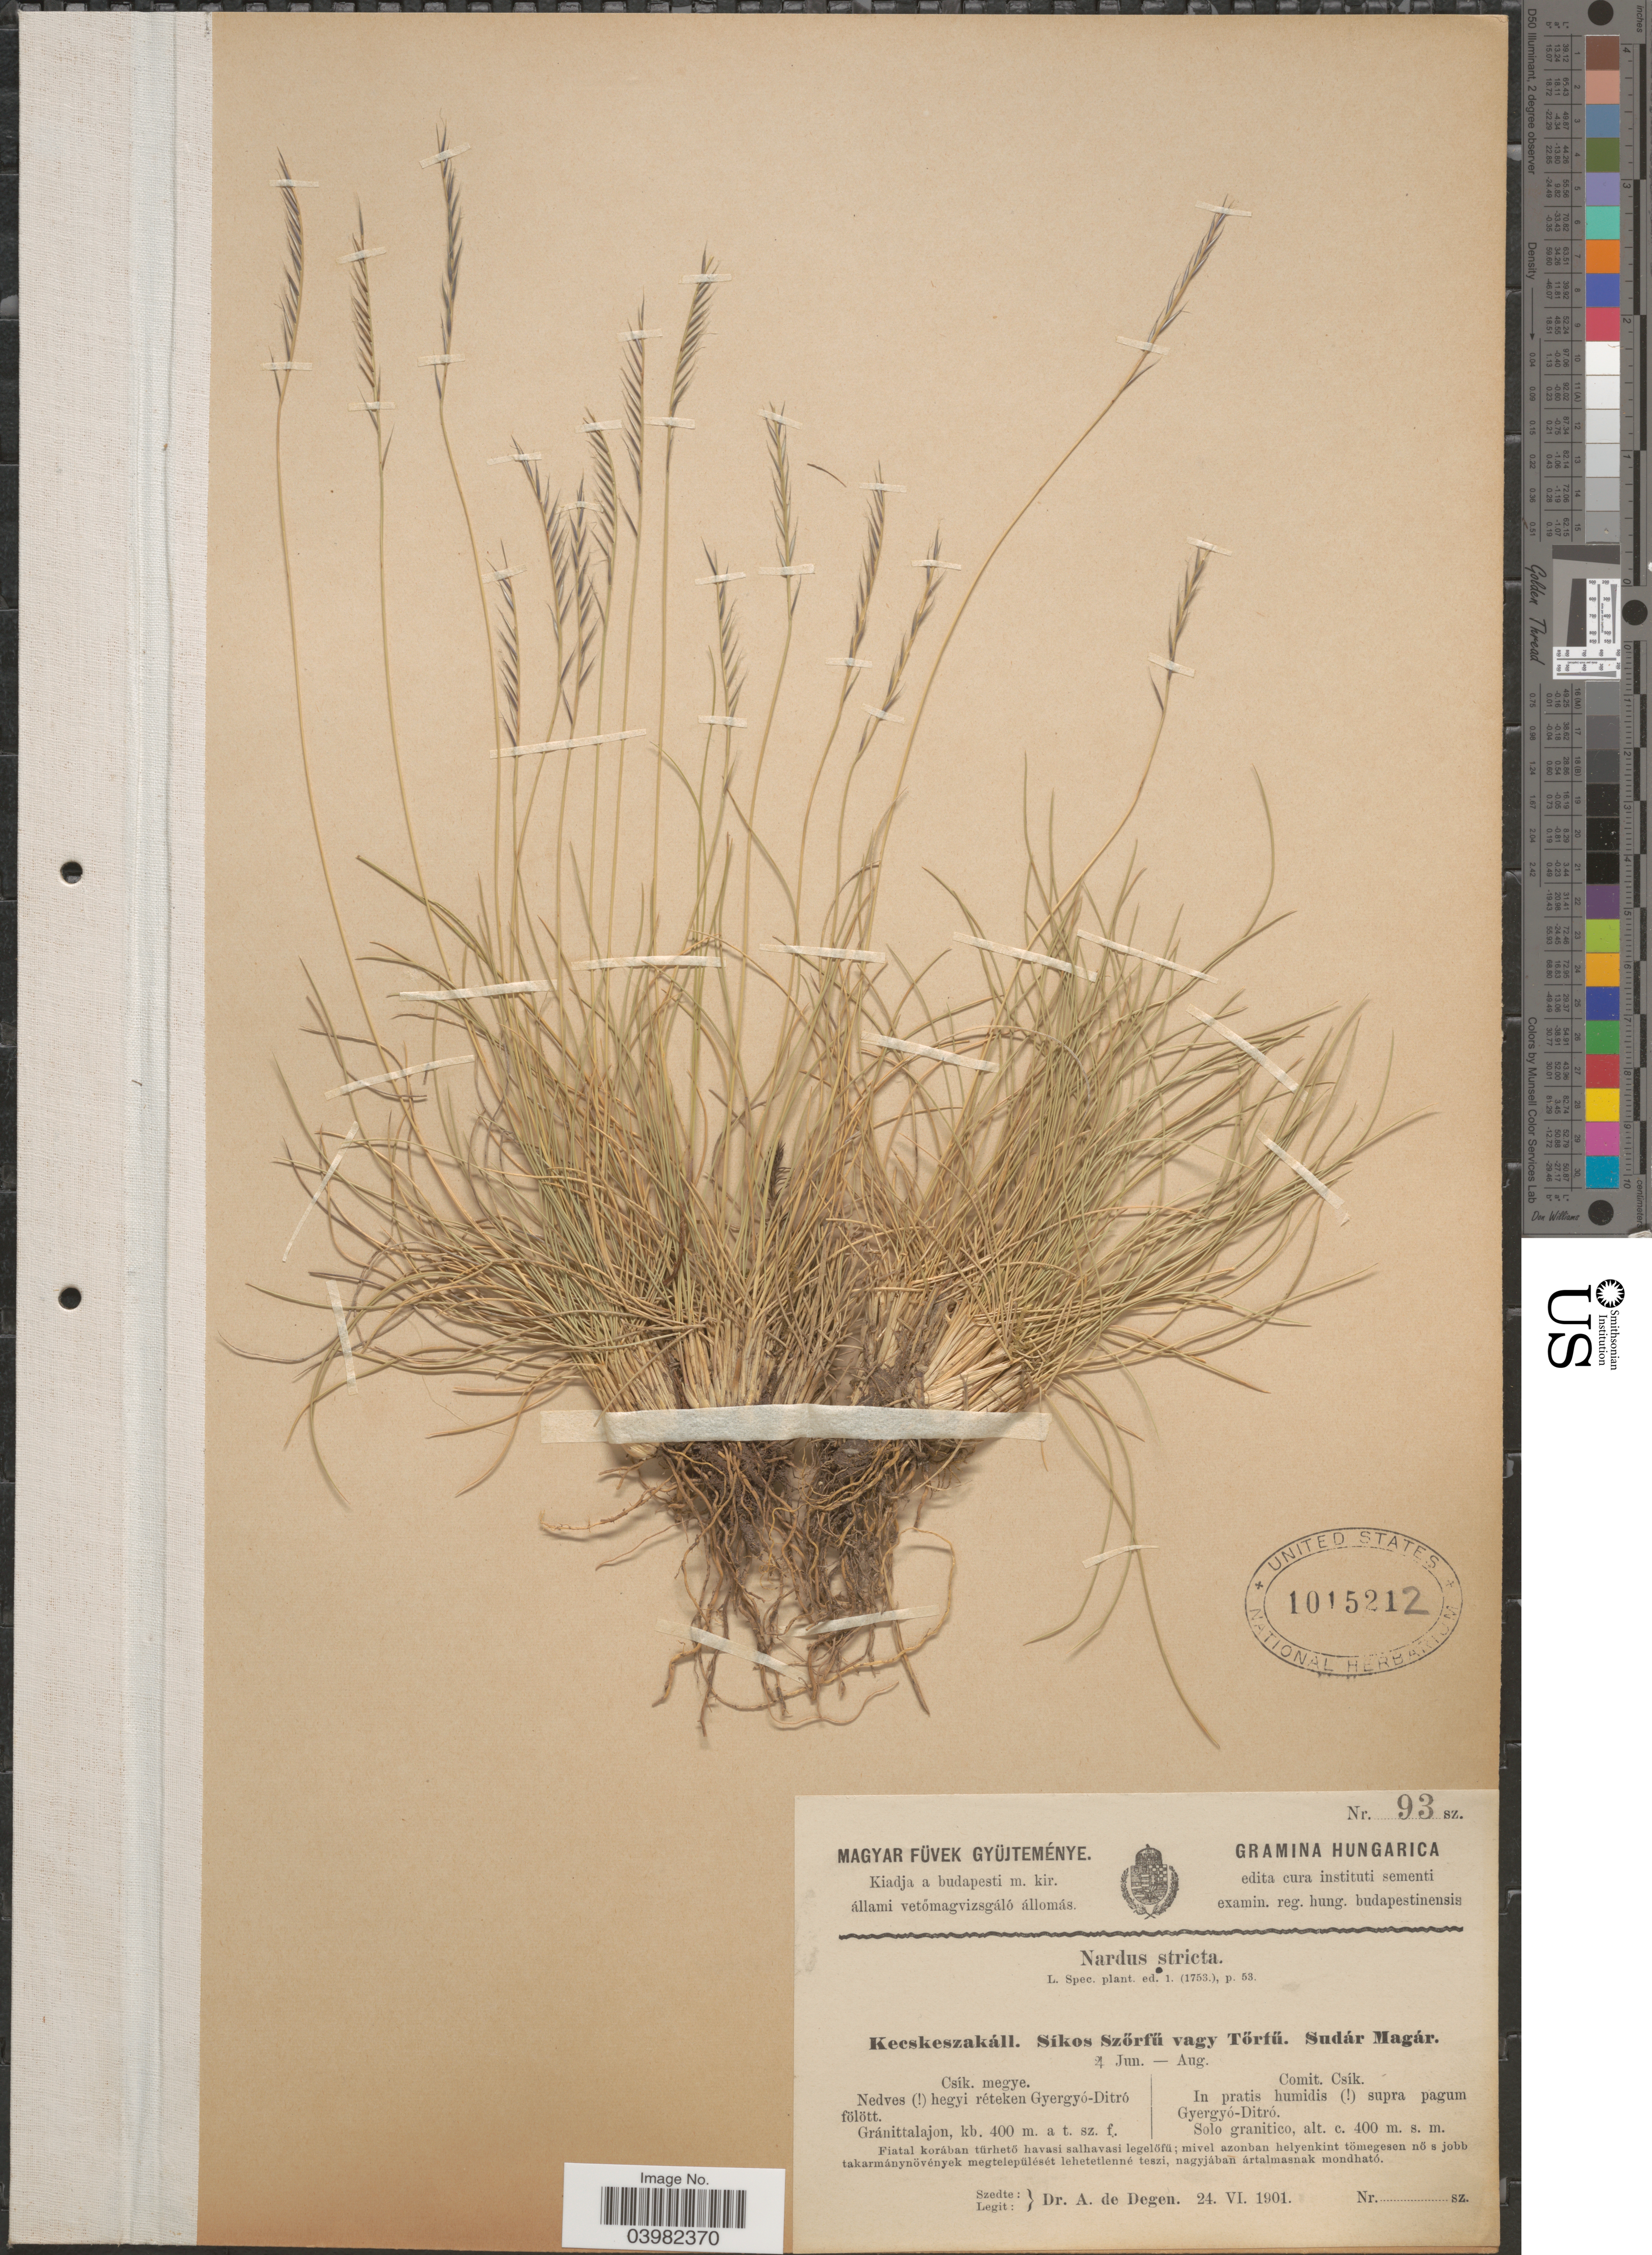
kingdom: Plantae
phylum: Tracheophyta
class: Liliopsida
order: Poales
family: Poaceae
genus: Nardus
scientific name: Nardus stricta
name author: L.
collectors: A. Degen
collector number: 93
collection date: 1901-06-24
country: Hungary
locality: Comit. Csík. In pratis humidis ( [illegible text]) supra pagum Gyergyó-Ditró.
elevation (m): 400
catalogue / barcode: US 1015212